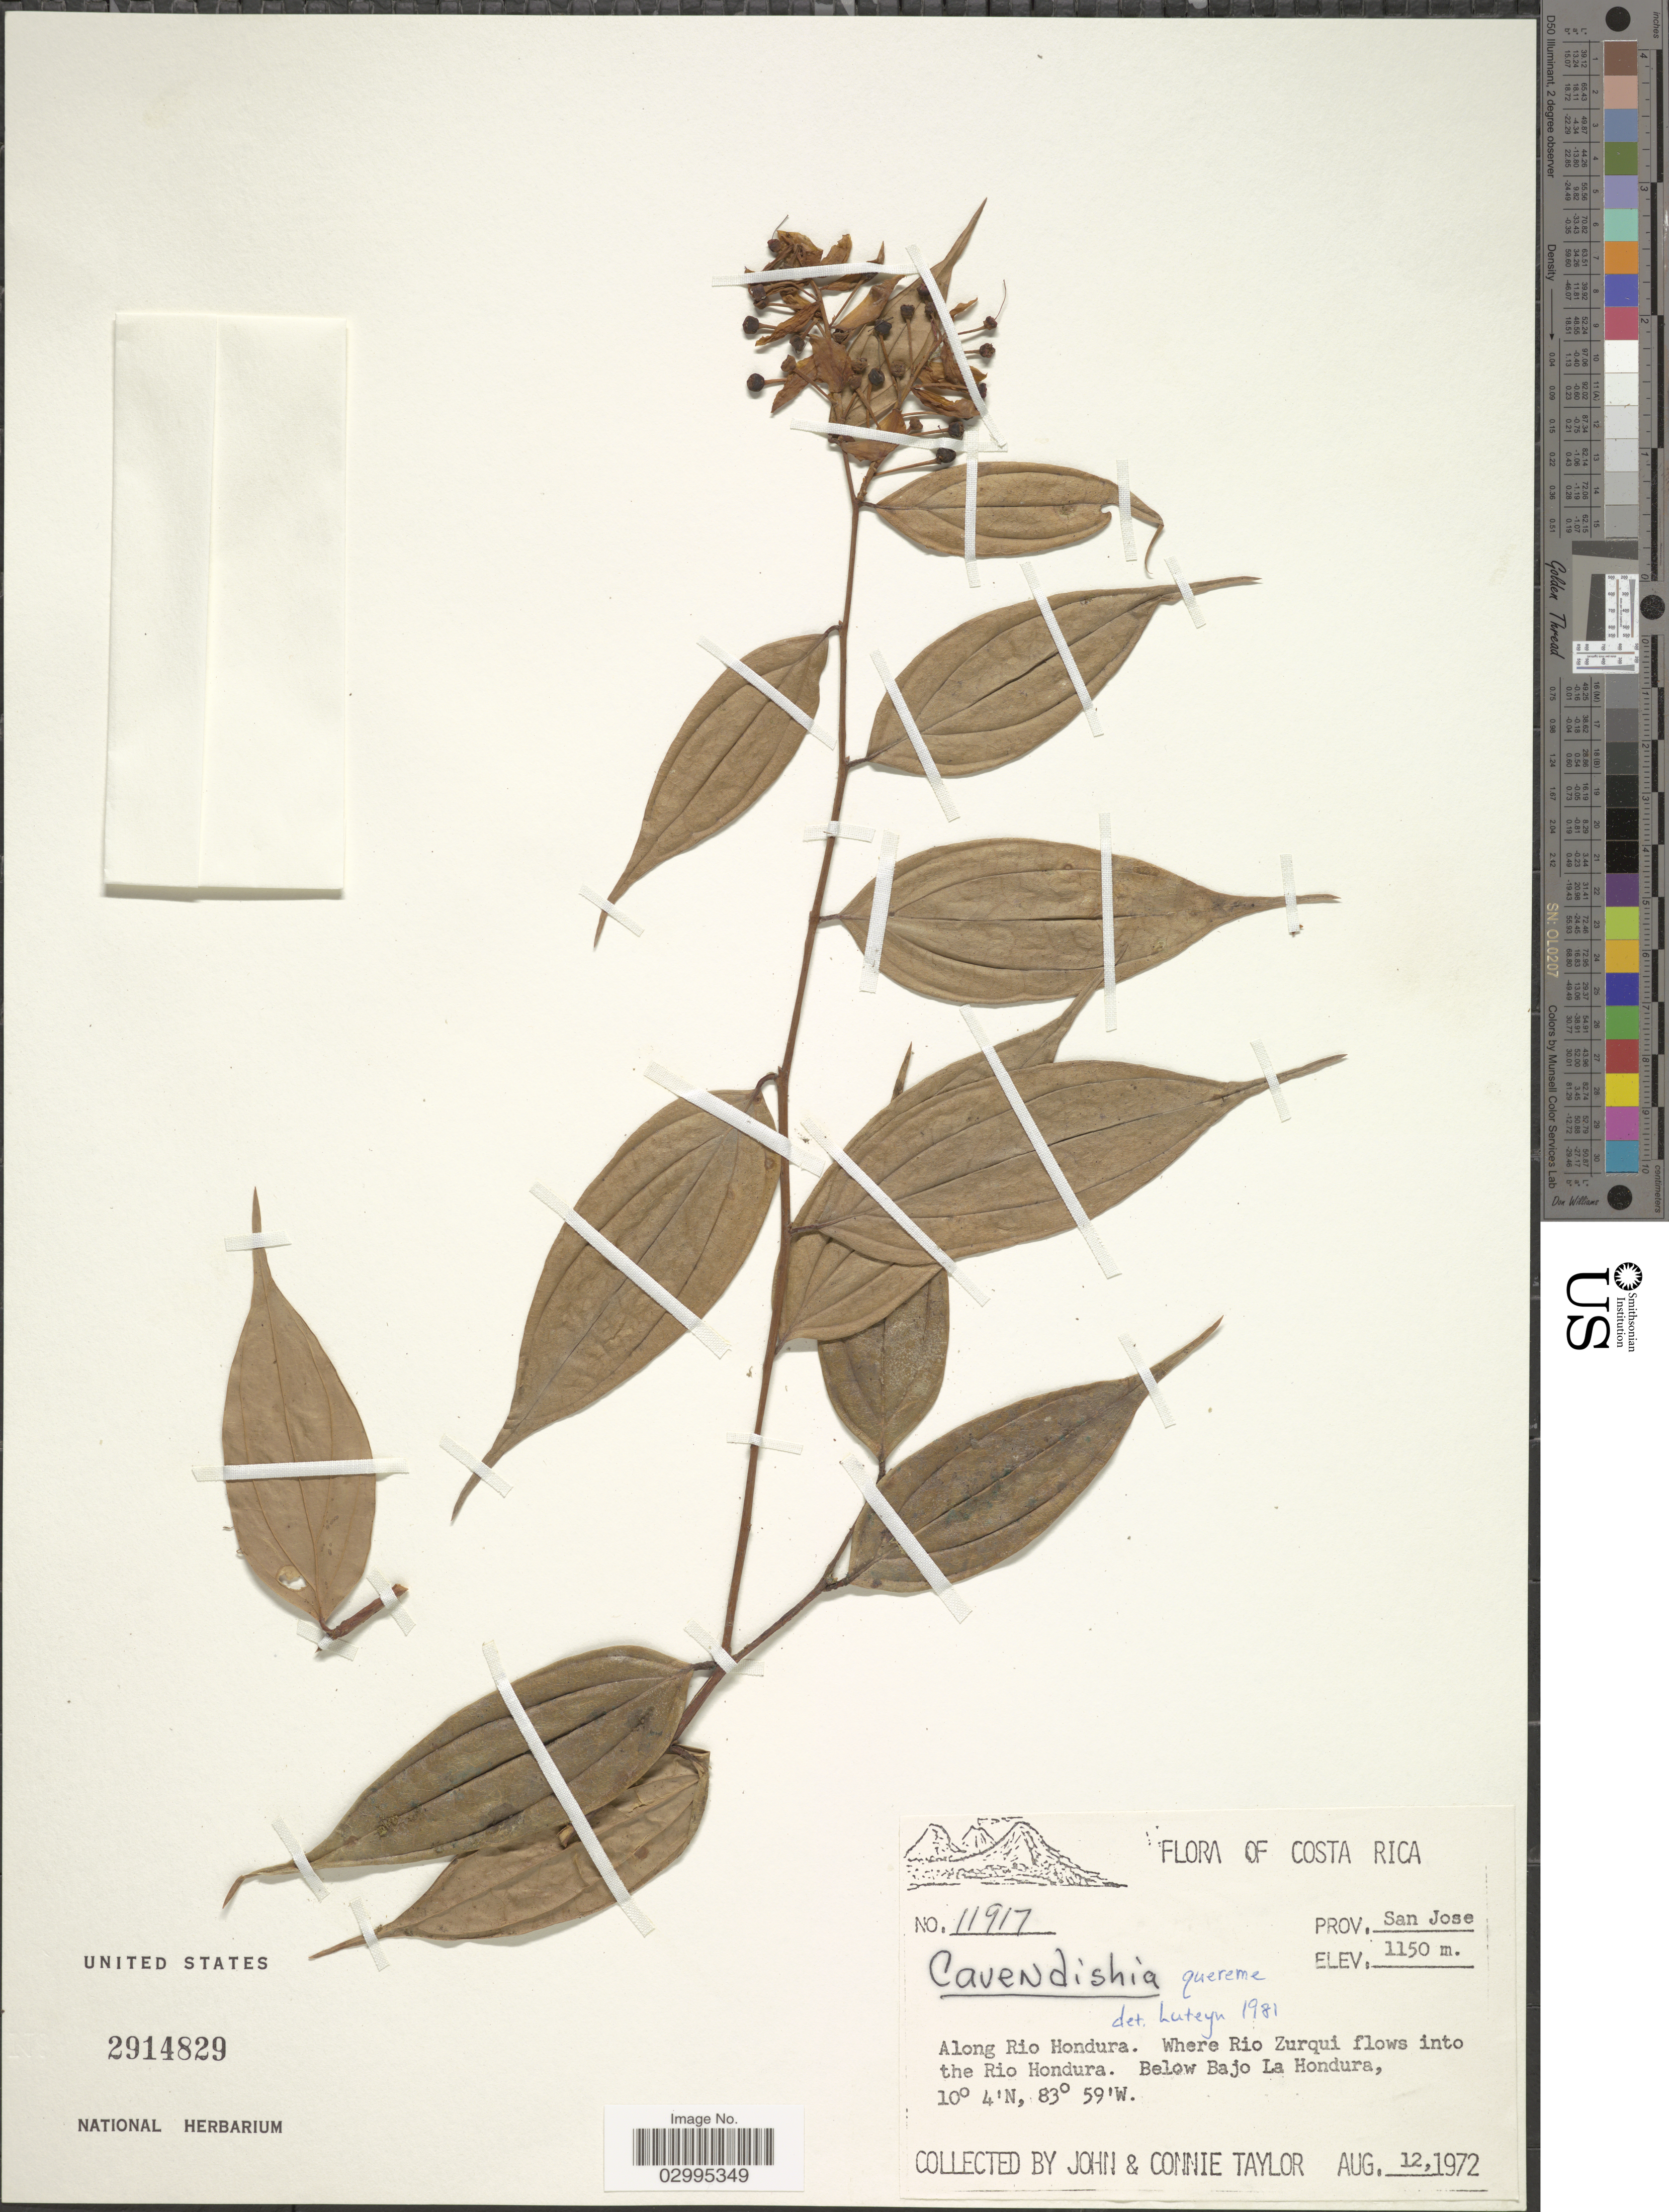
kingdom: Plantae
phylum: Tracheophyta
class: Magnoliopsida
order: Ericales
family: Ericaceae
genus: Cavendishia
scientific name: Cavendishia quereme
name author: (Kunth) Benth. & Hook. f.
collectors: J. Taylor & C. Taylor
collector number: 11917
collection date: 1972-08-12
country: Costa Rica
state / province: San José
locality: Along Rio Hondura. Where Rio Zurqui flows into the Rio Hondura. Below Bajo La Hondura.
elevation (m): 1150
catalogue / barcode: US 2914829